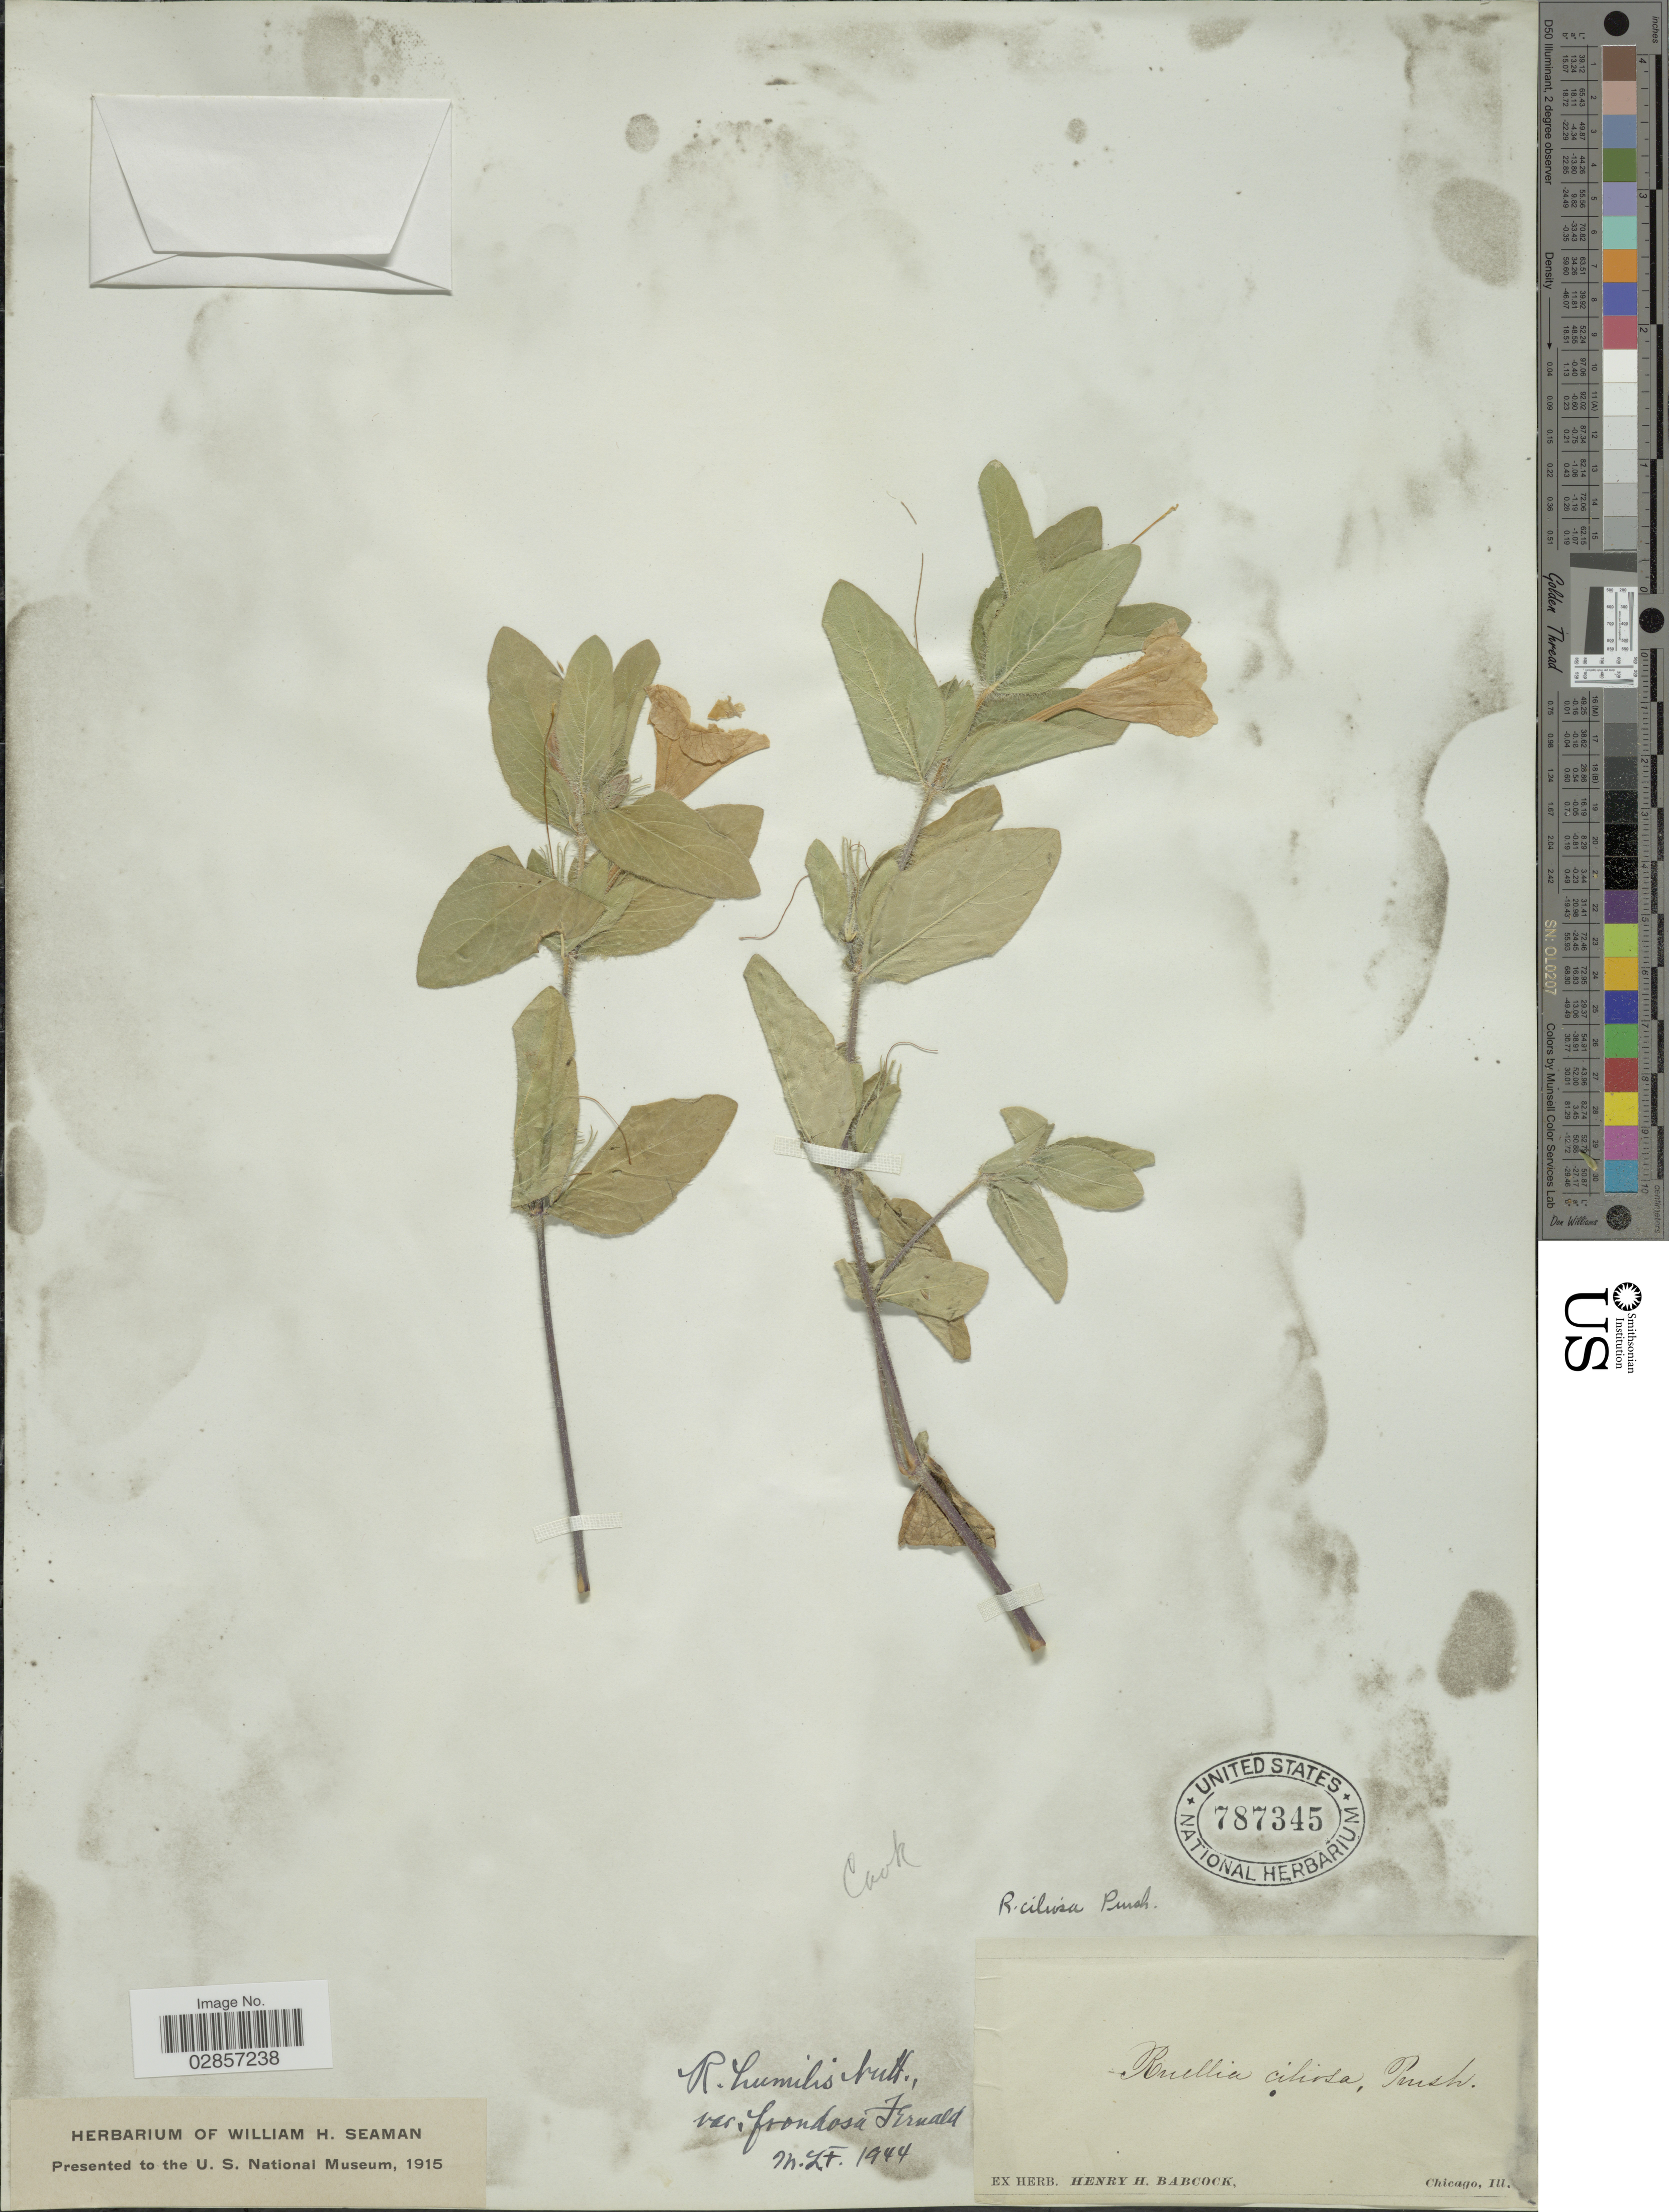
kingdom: Plantae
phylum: Tracheophyta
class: Magnoliopsida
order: Lamiales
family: Acanthaceae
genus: Ruellia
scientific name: Ruellia humilis var. frondosa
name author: Fernald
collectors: ex herb. Henry Homes Babcock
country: United States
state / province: Illinois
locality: Cook, Chicago, Ill.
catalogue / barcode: US 787345